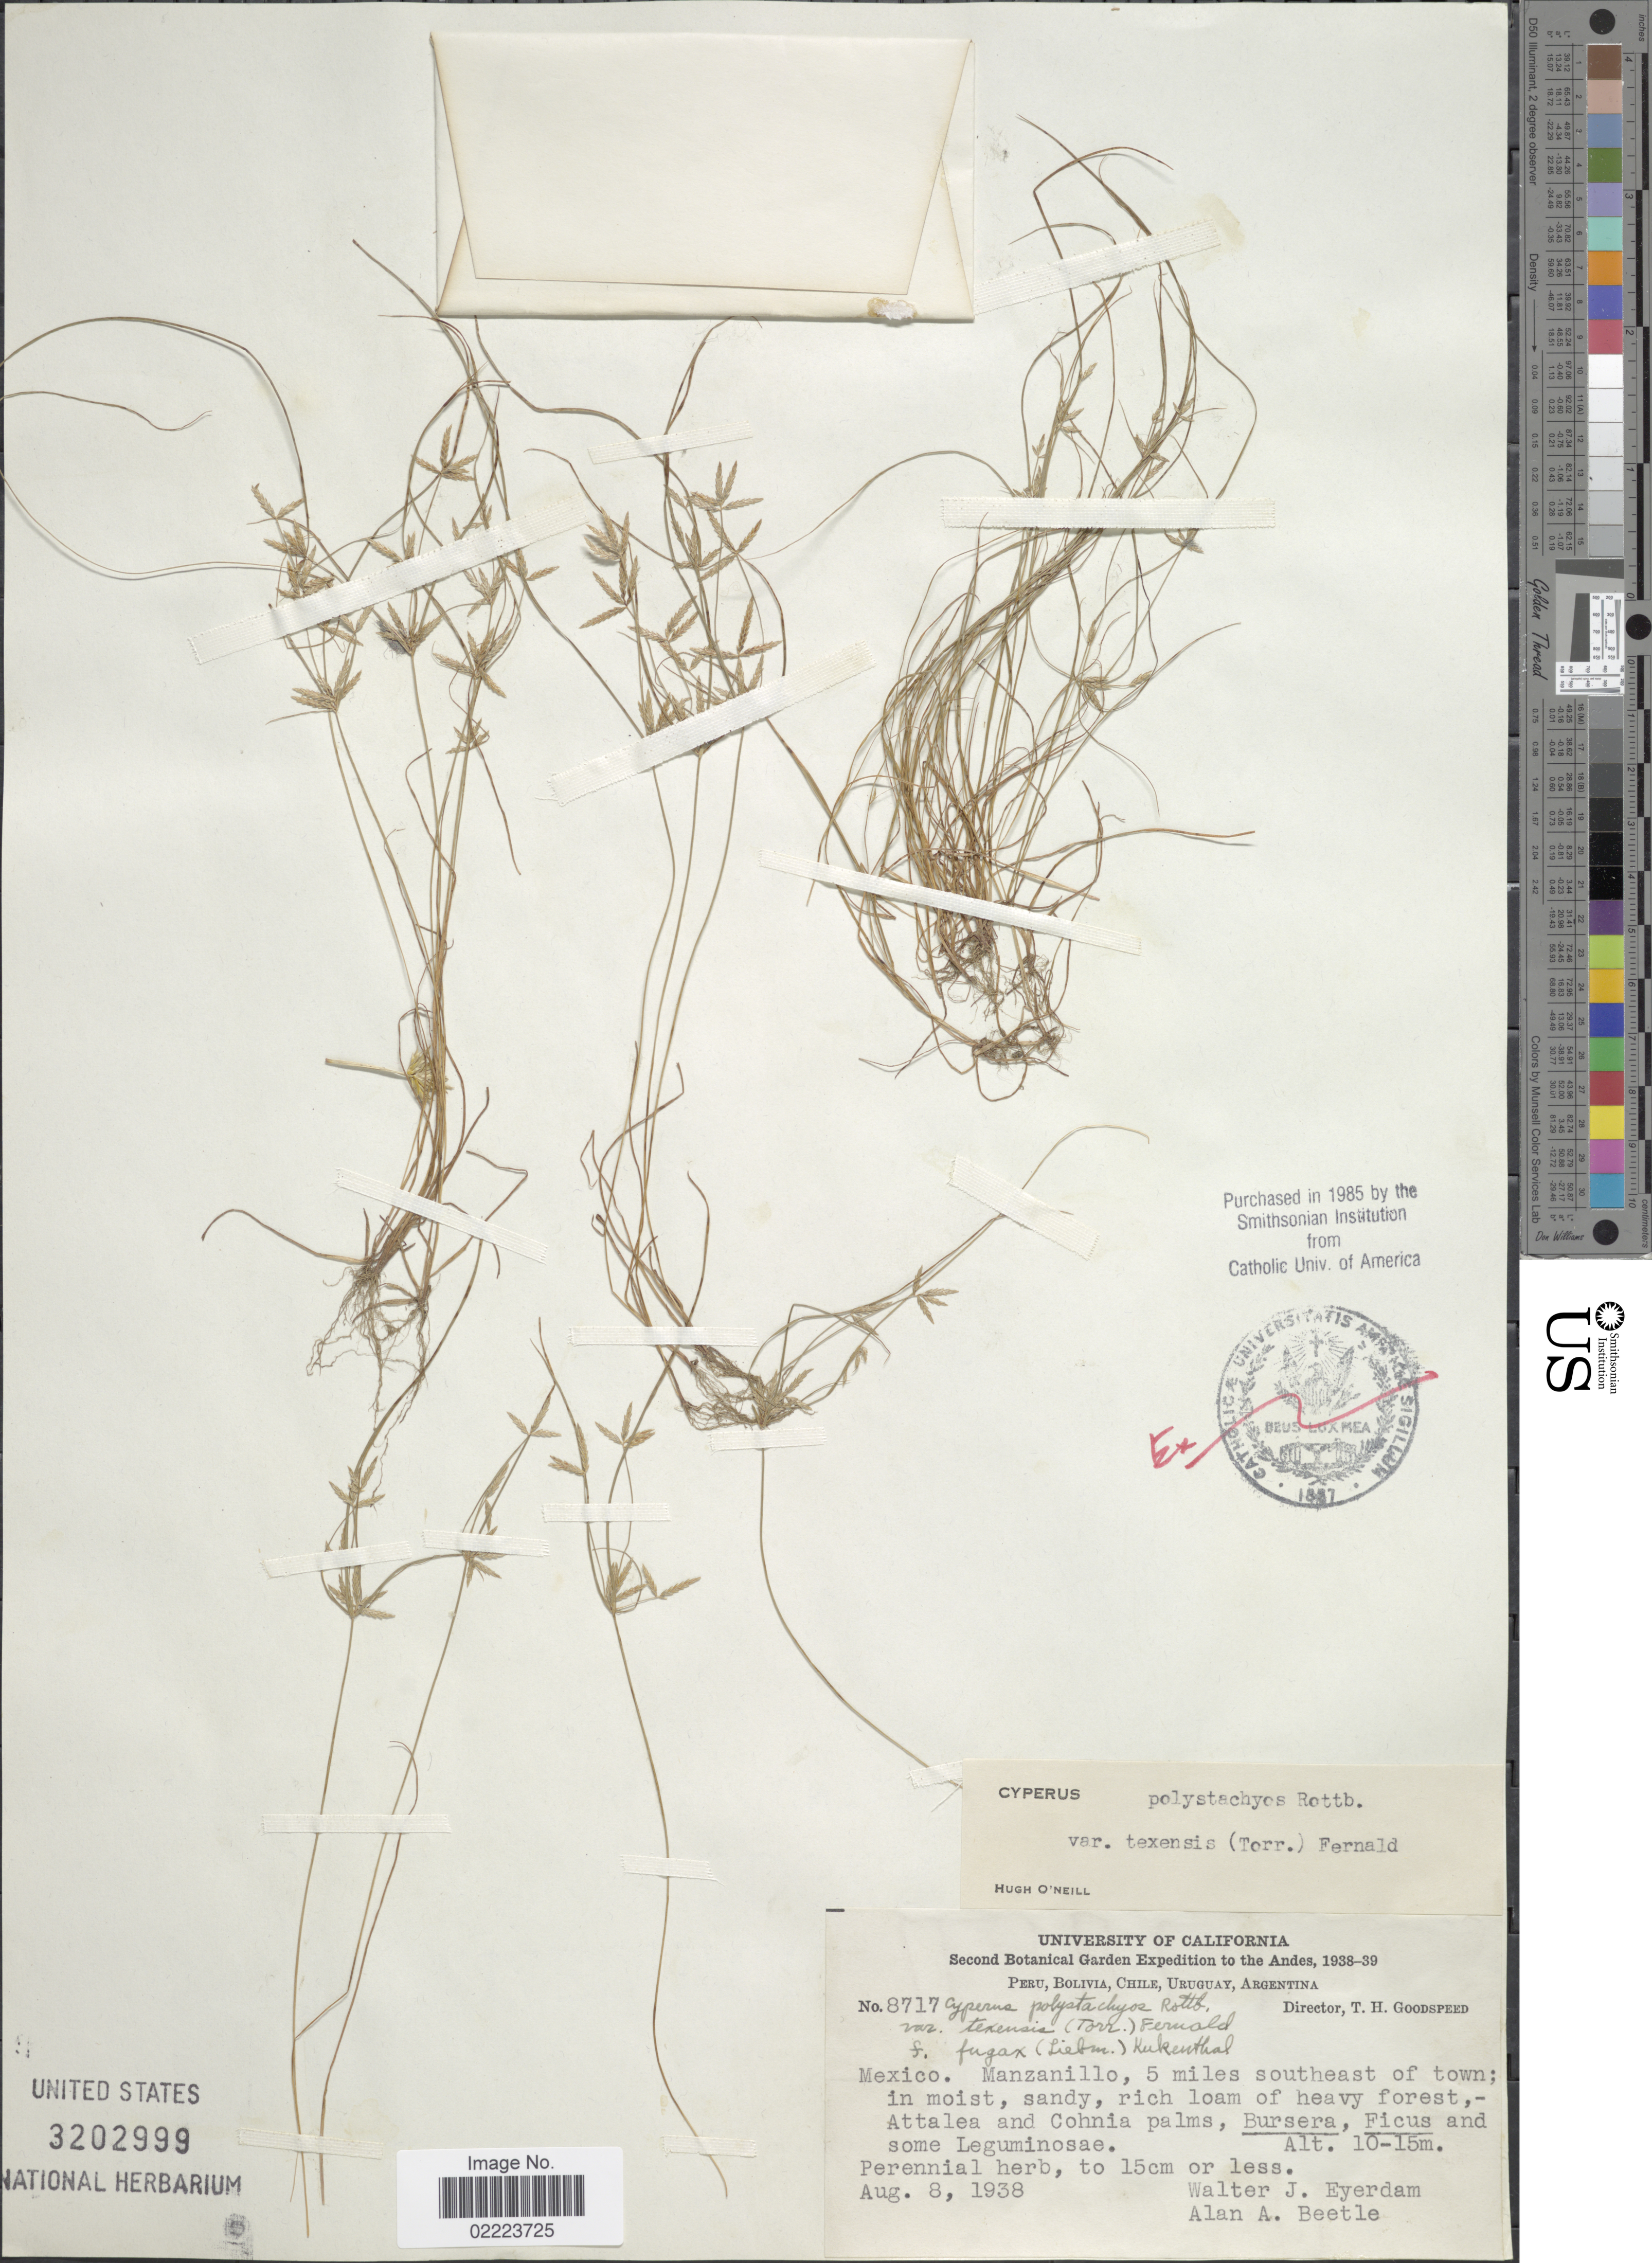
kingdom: Plantae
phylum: Tracheophyta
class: Liliopsida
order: Poales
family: Cyperaceae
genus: Cyperus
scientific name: Cyperus polystachyos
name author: Rottb.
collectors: W. J. Eyerdam & A. A. Beetle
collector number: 8717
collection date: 1938-08-08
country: Mexico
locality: Manzanillo, 5 miles southeast of town, in moist, sandy, rich loam of heavy forest, Attalea and Cohnia palms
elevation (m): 10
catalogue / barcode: US 3202999